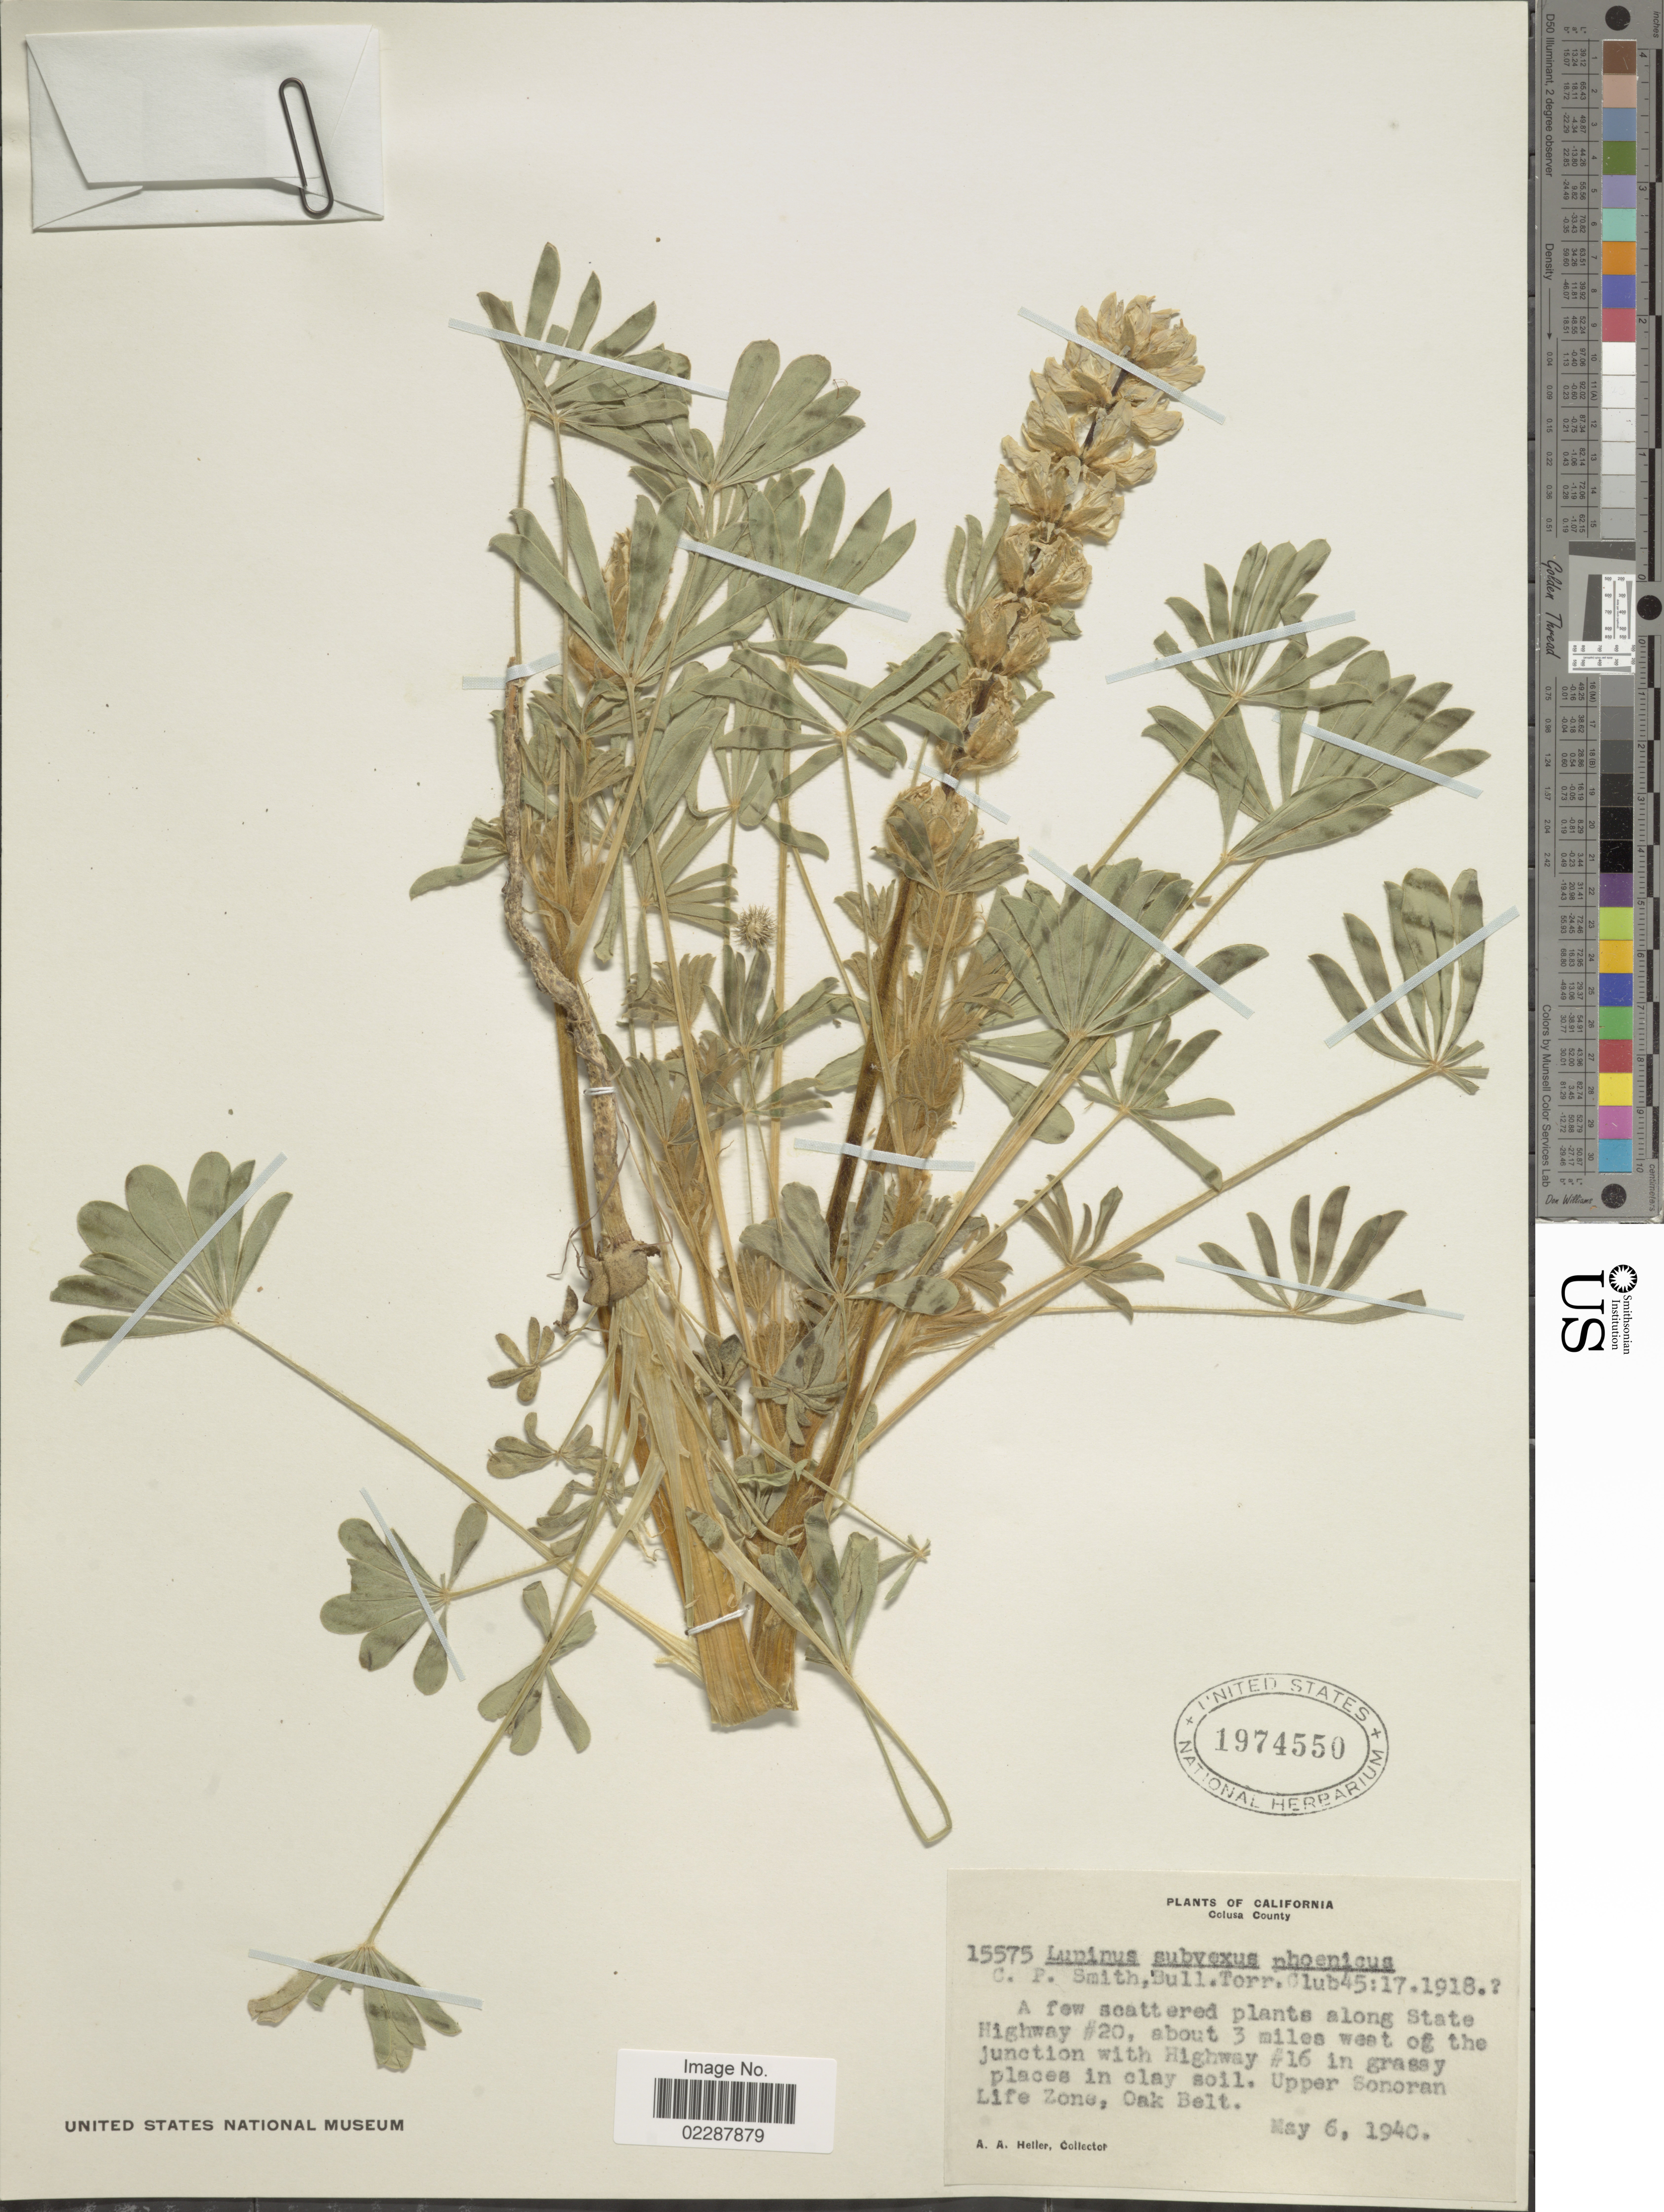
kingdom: Plantae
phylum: Tracheophyta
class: Magnoliopsida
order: Fabales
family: Fabaceae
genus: Lupinus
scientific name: Lupinus subvexus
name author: C.P. Sm.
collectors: A. A. Heller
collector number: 15575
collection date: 1940-05-06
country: United States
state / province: California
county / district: Colusa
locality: Colusa County, A few scattered plants along State Highway #20, about 3 miles west of the junction with highway #16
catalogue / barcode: US 1974550